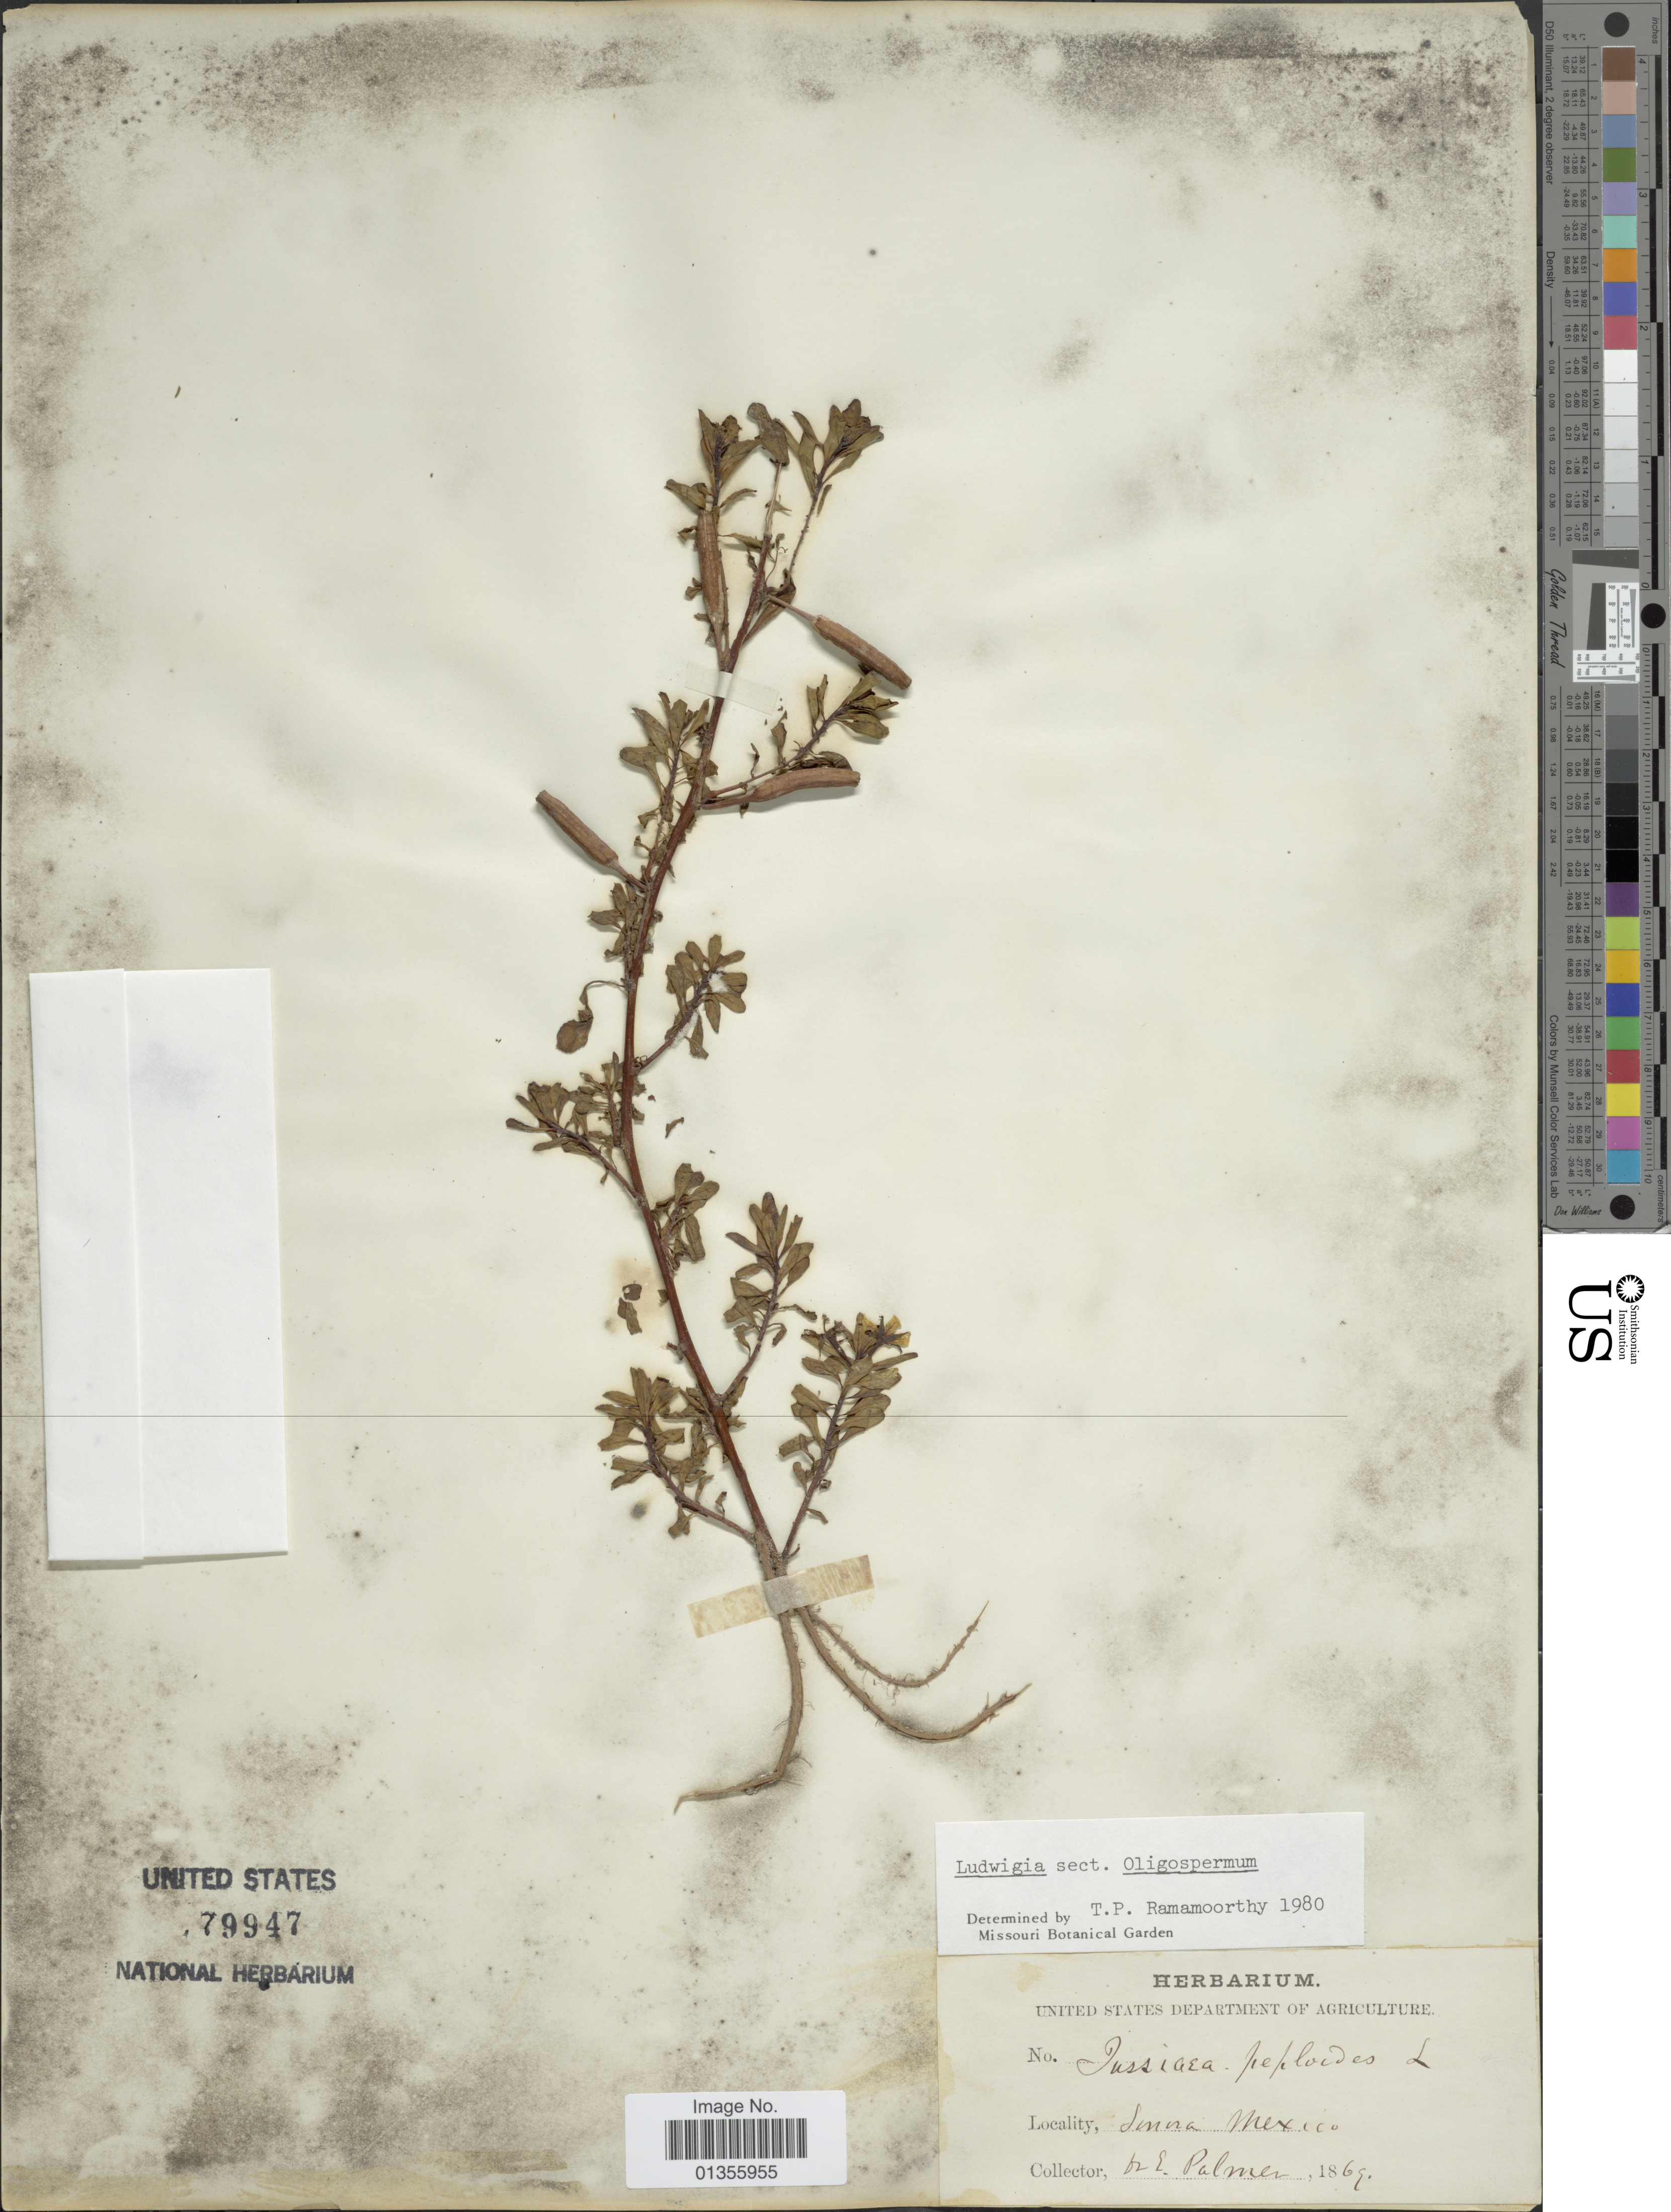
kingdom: Plantae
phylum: Tracheophyta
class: Magnoliopsida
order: Myrtales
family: Onagraceae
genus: Ludwigia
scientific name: Ludwigia octovalvis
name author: (Jacq.) P.H. Raven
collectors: E. Palmer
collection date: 1869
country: Mexico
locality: Sonora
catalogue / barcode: US 79947